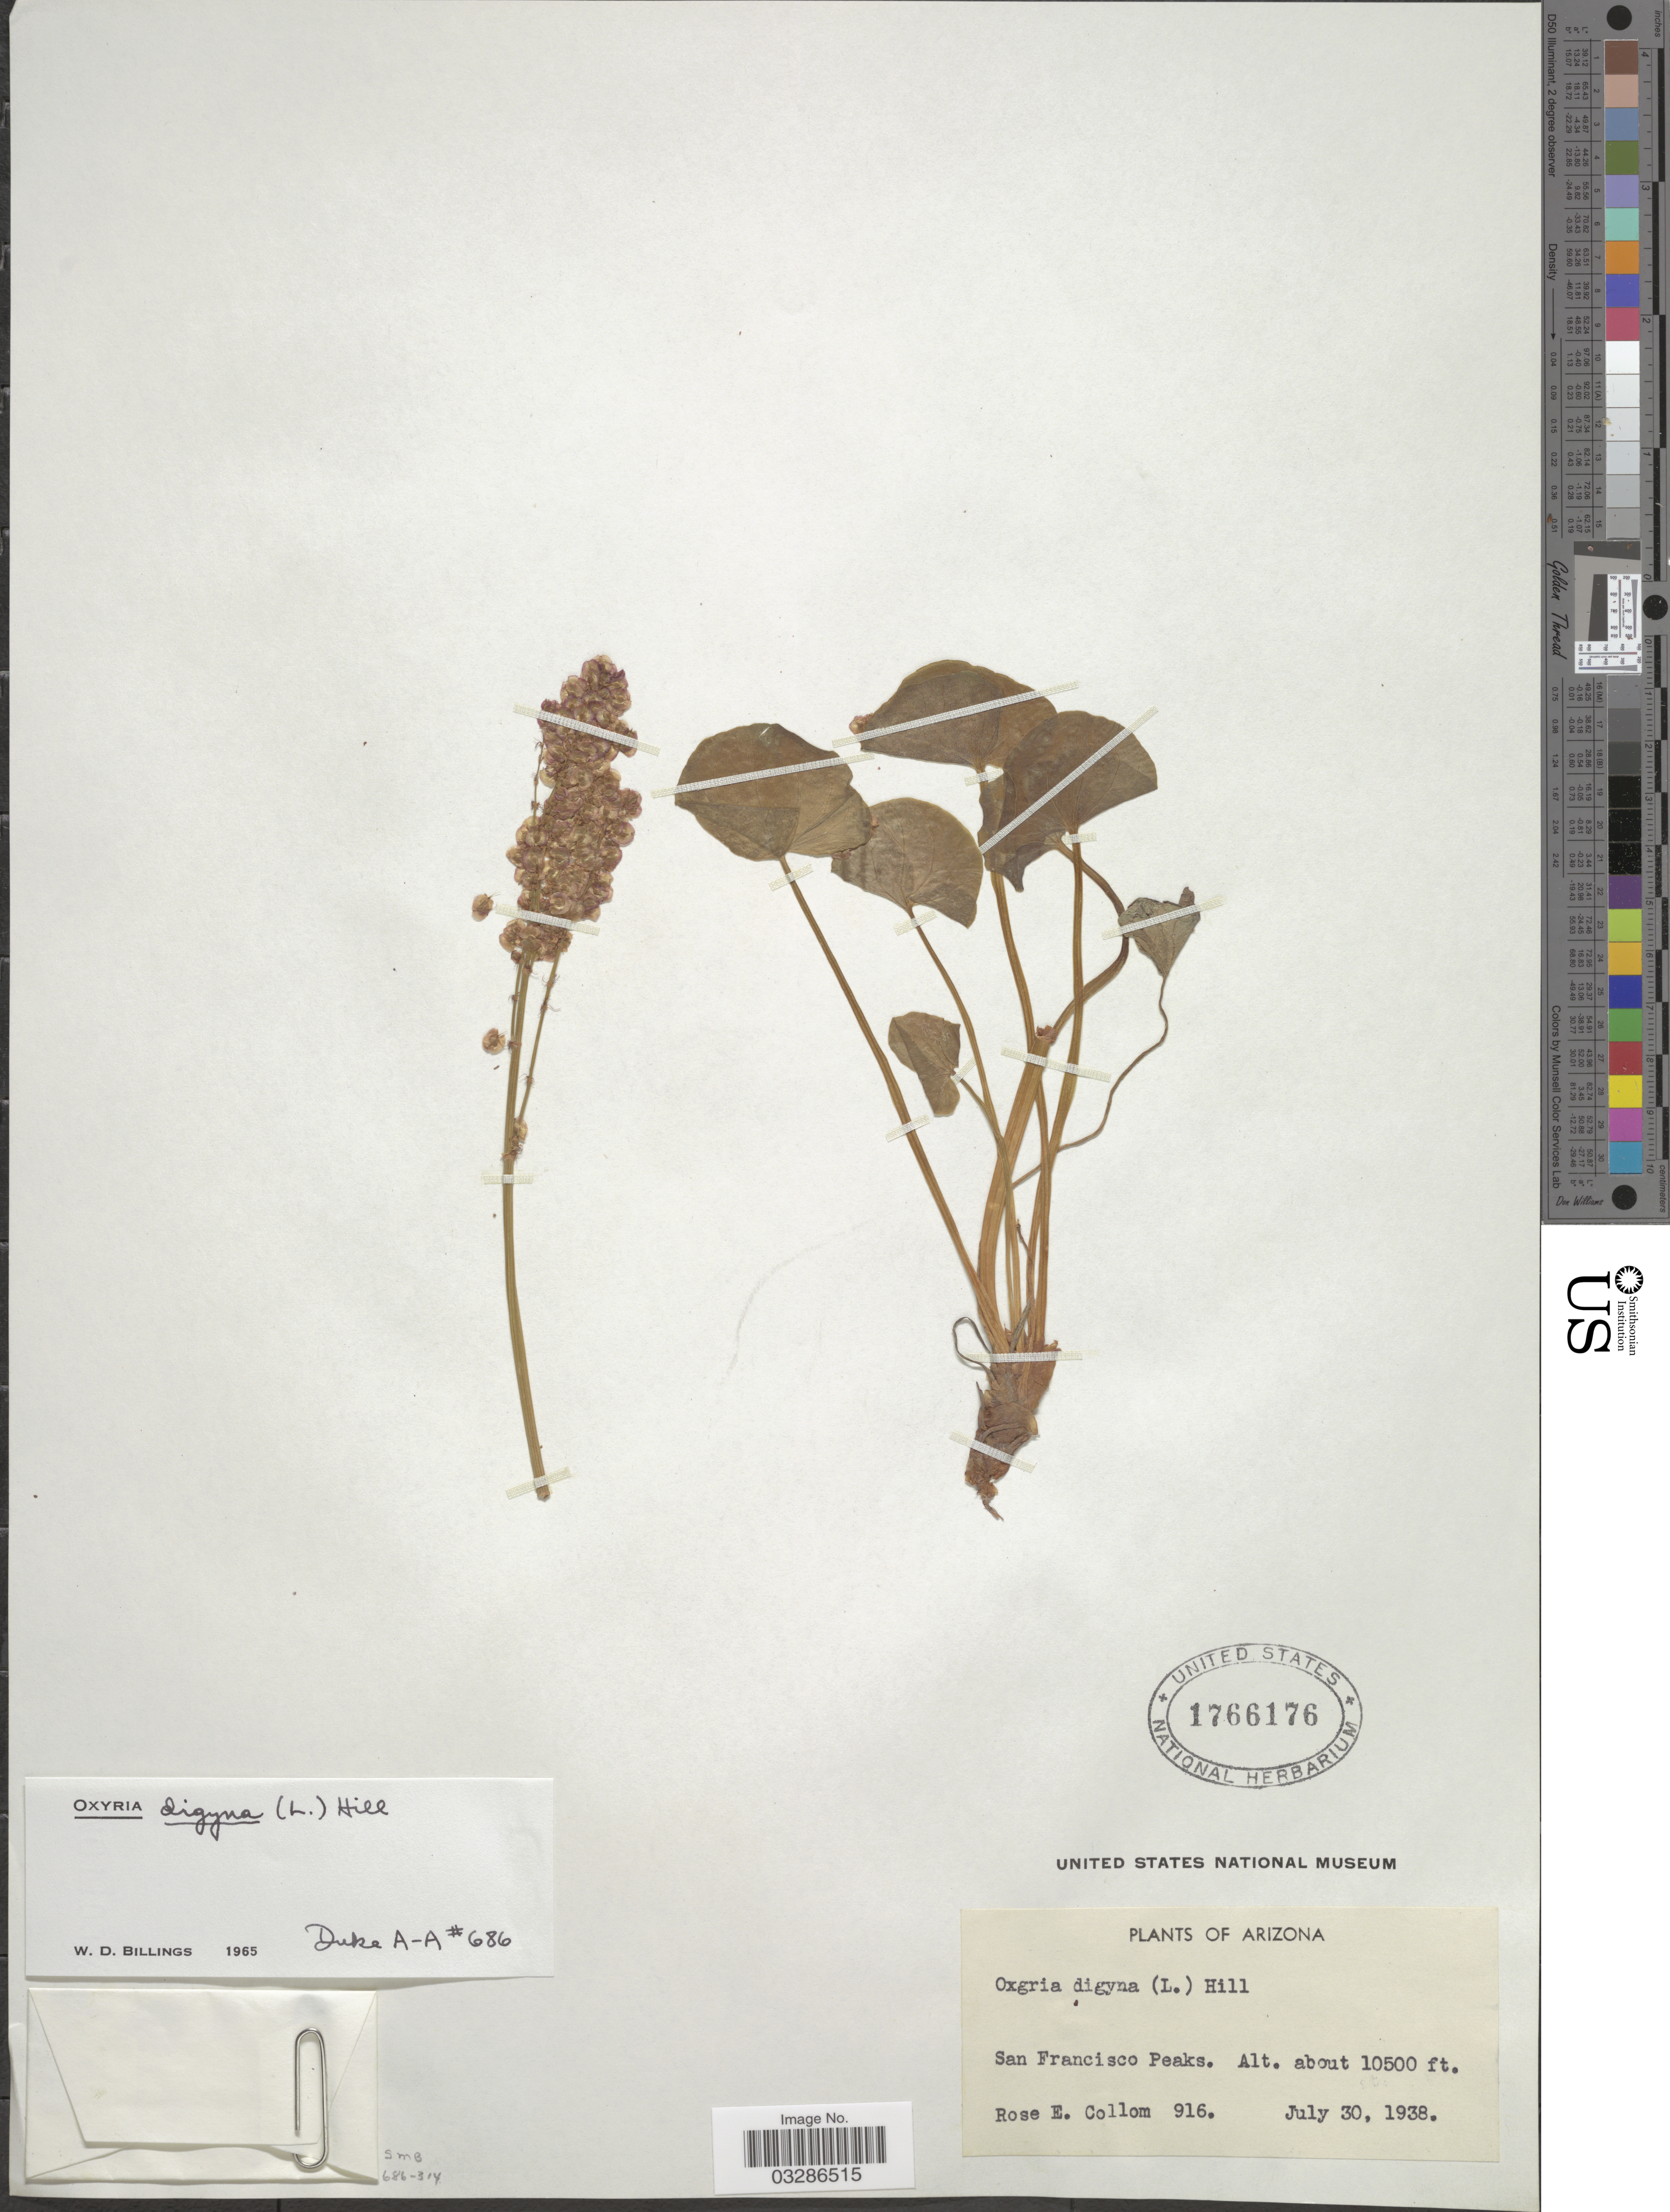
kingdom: Plantae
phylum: Tracheophyta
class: Magnoliopsida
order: Caryophyllales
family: Polygonaceae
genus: Oxyria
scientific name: Oxyria digyna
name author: (L.) Hill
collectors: R. E. Collom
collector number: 916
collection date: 1938-07-30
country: United States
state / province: Arizona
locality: San Francisco Peaks.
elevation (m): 3200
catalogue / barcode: US 1766176